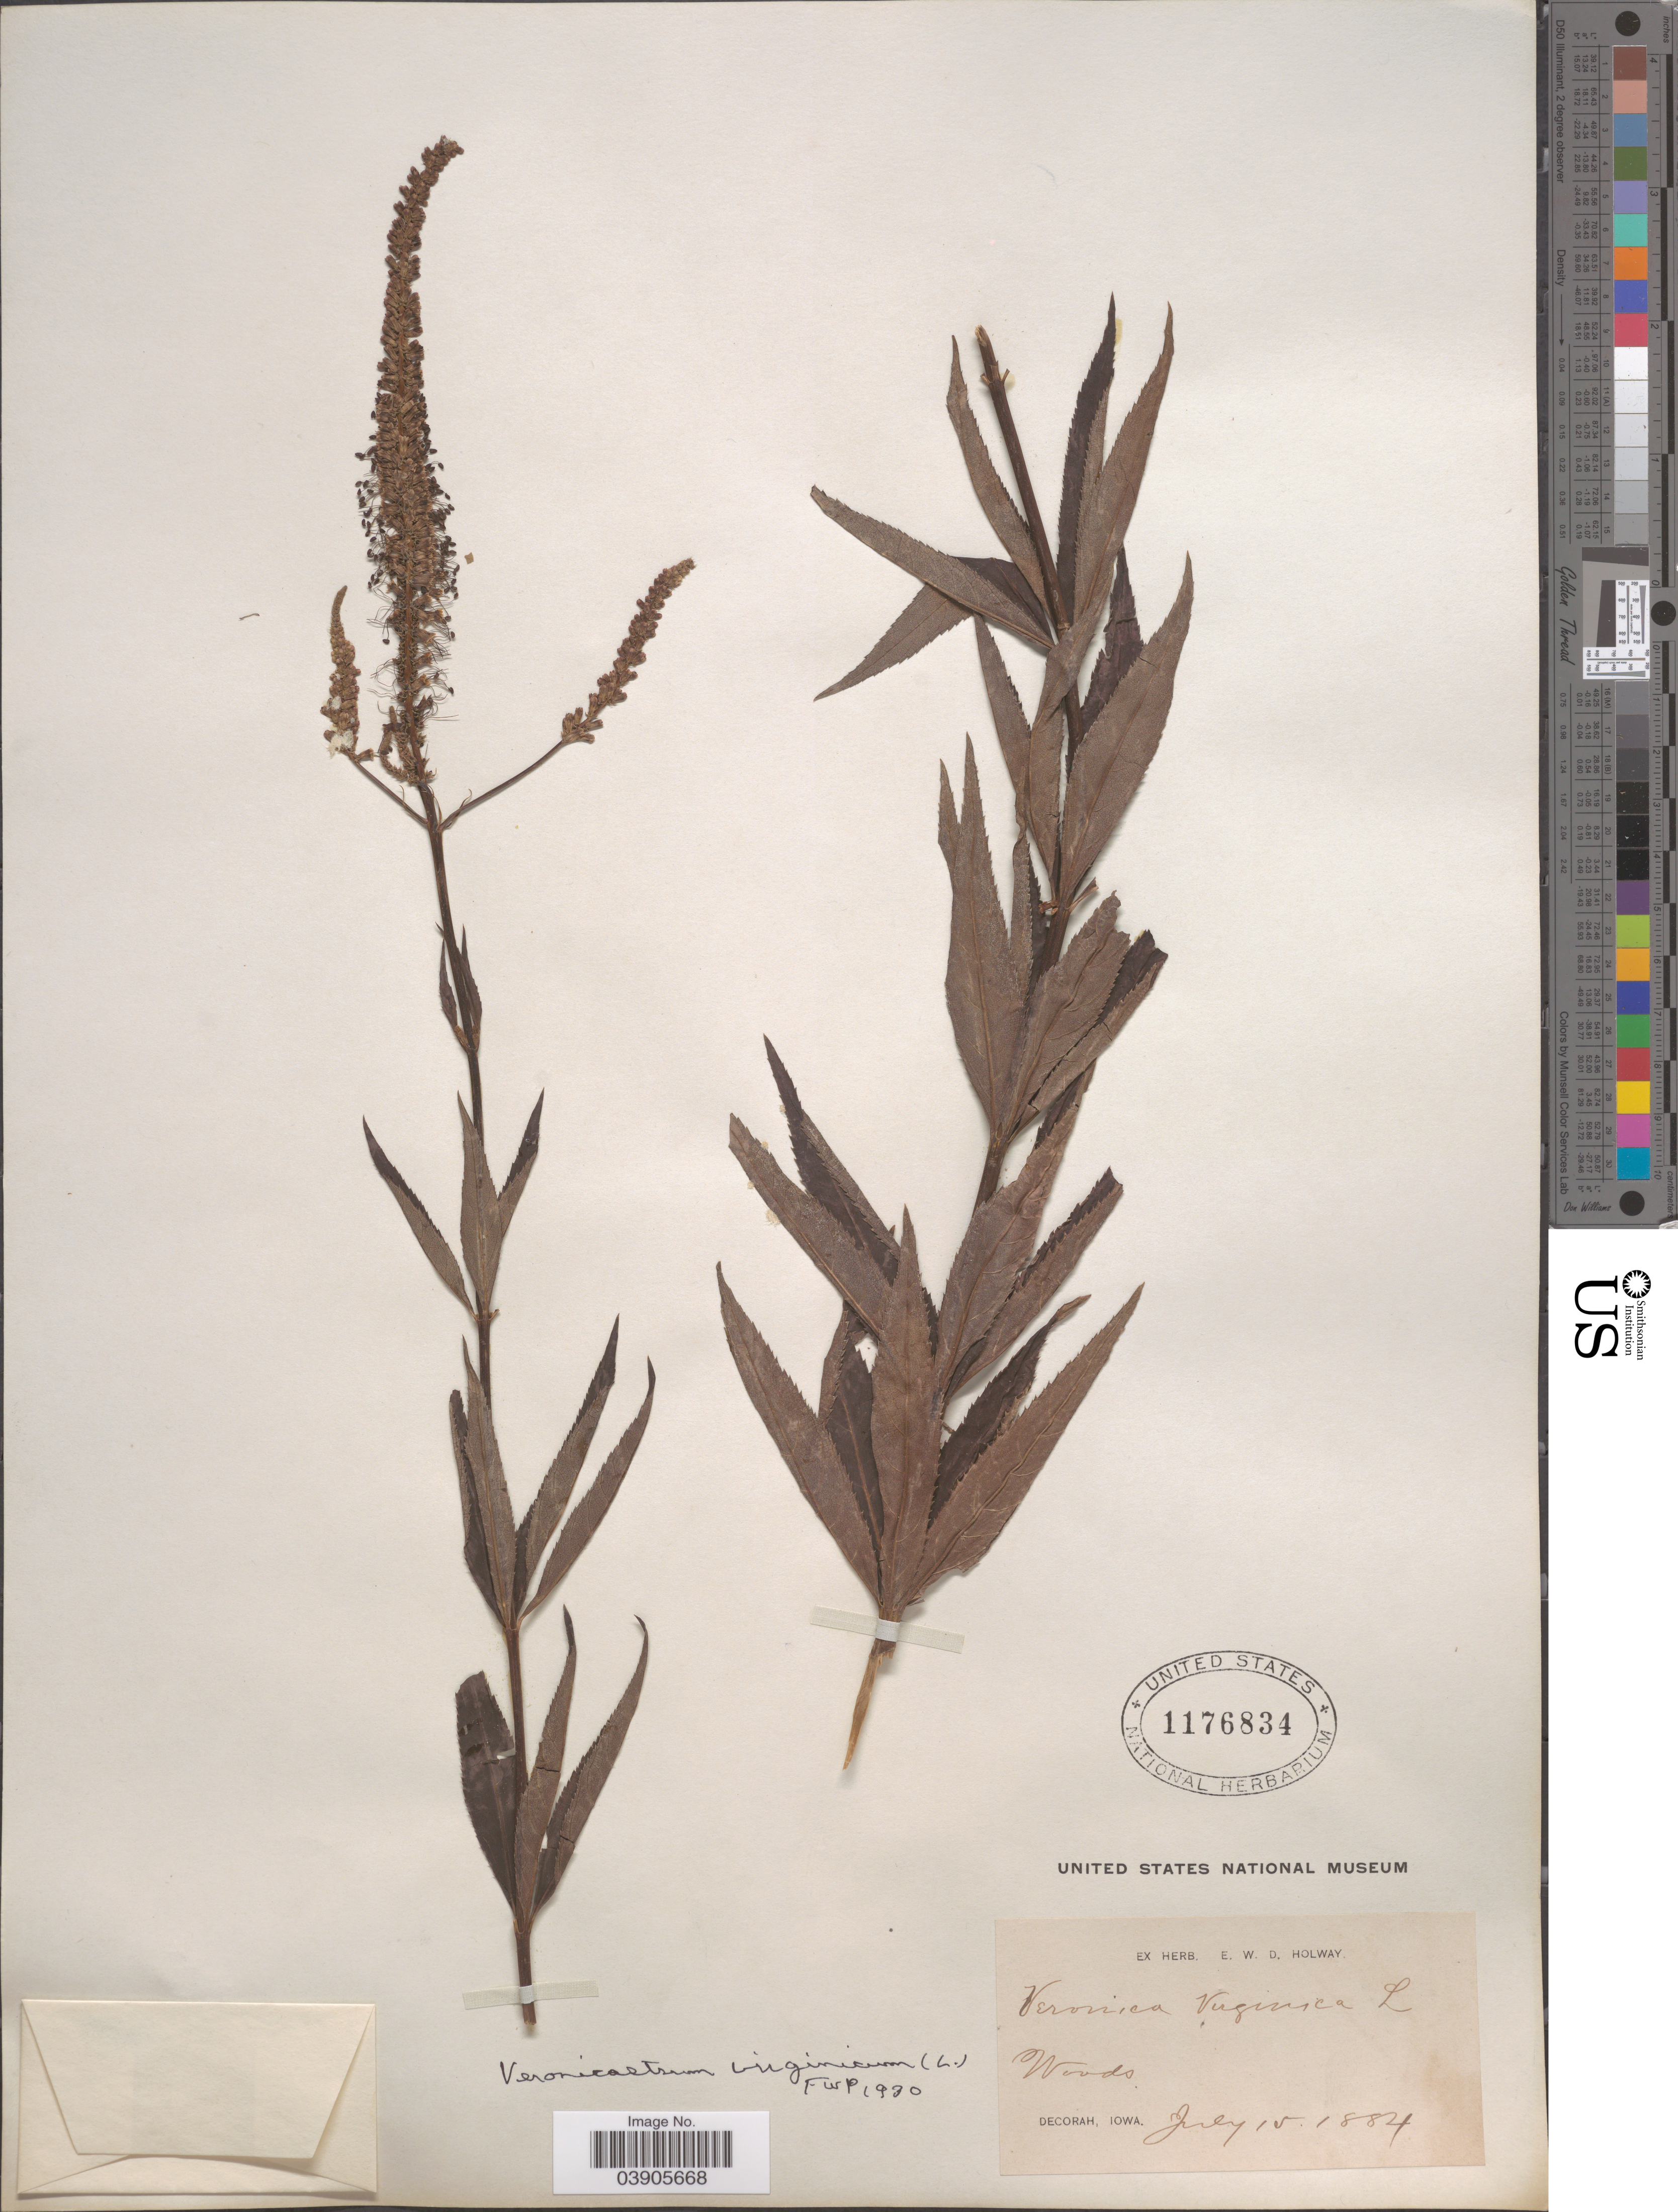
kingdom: Plantae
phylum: Tracheophyta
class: Magnoliopsida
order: Lamiales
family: Plantaginaceae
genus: Veronicastrum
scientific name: Veronicastrum virginicum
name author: (L.) Farw.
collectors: ex herb. E.W.D. Holway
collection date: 1884-07-15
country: United States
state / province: Iowa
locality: Decorah.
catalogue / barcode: US 1176834